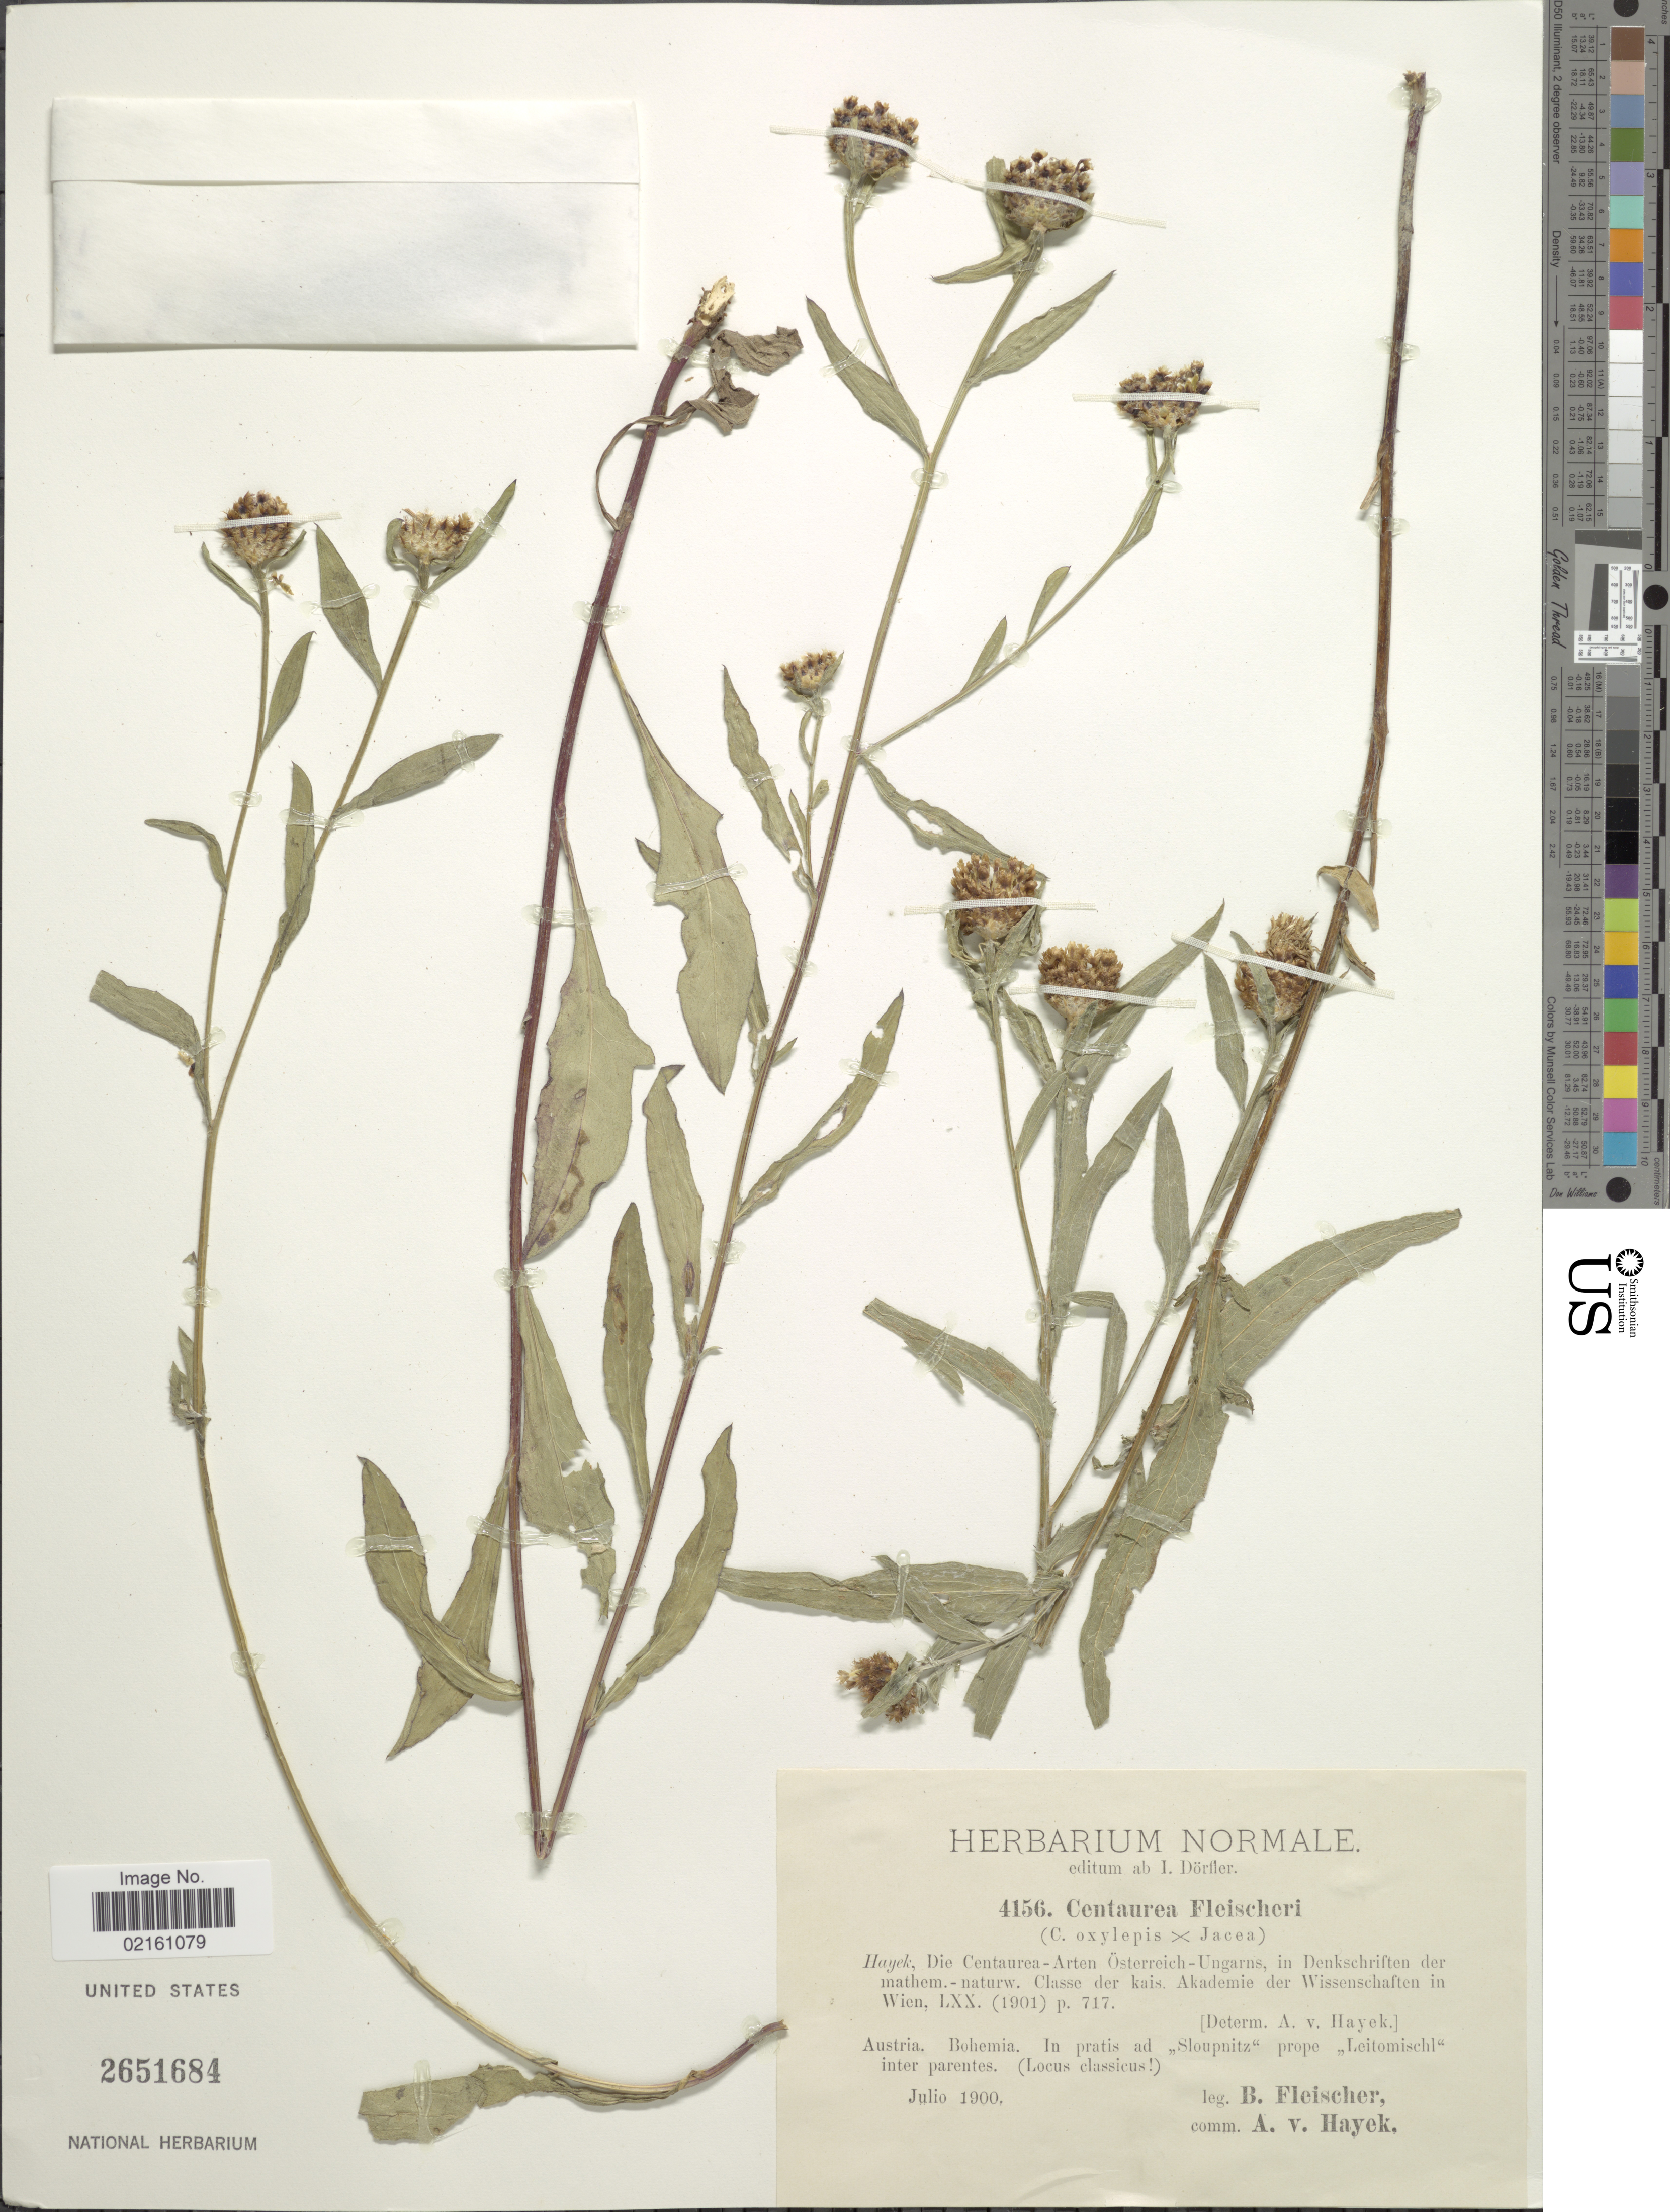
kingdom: Plantae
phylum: Tracheophyta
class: Magnoliopsida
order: Asterales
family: Asteraceae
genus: Centaurea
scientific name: Centaurea fleischeri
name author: Hayek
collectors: B. Fleischer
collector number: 4156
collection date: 1900-07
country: Austria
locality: Bohemia, ad Sloupnitz prope Leitomischl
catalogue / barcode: US 2651684